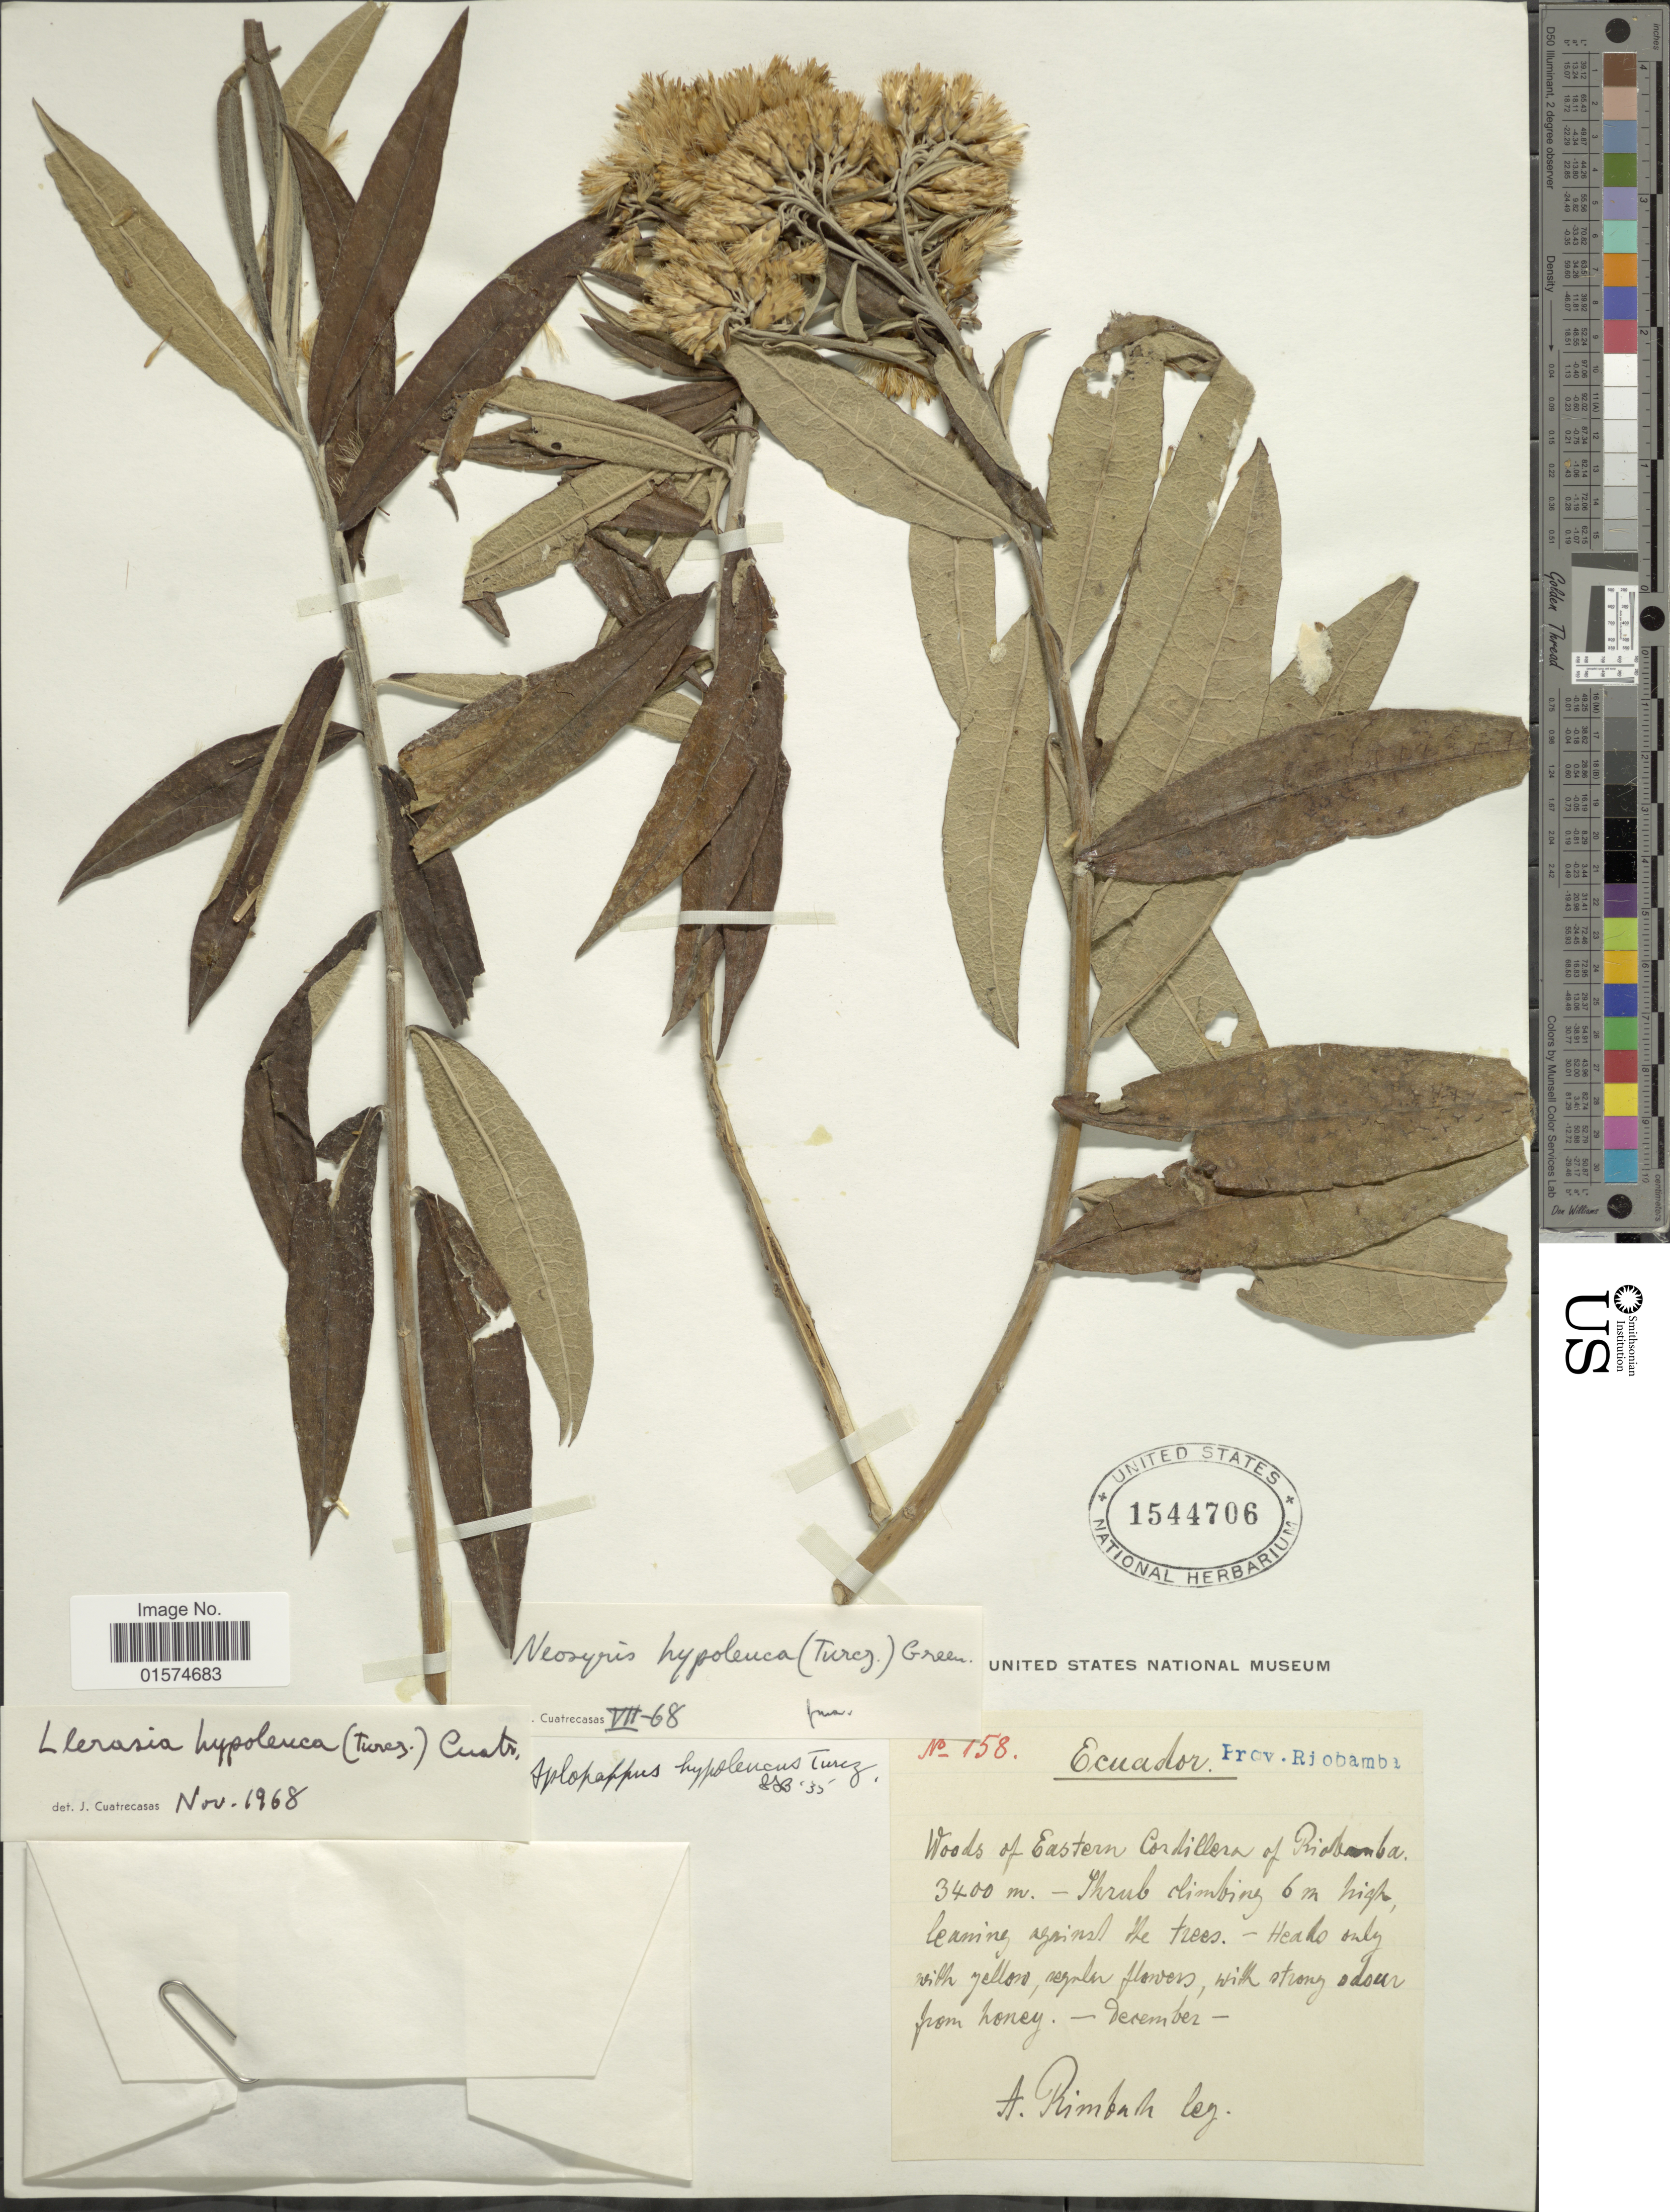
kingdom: Plantae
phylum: Tracheophyta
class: Magnoliopsida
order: Asterales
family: Asteraceae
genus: Llerasia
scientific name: Llerasia hypoleuca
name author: (Turcz.) Cuatrec.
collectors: A. Rimbach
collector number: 158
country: Ecuador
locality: Prov. Riobamba. Woods of Eastern Cordillera of Riobamba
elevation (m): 3400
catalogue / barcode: US 1544706